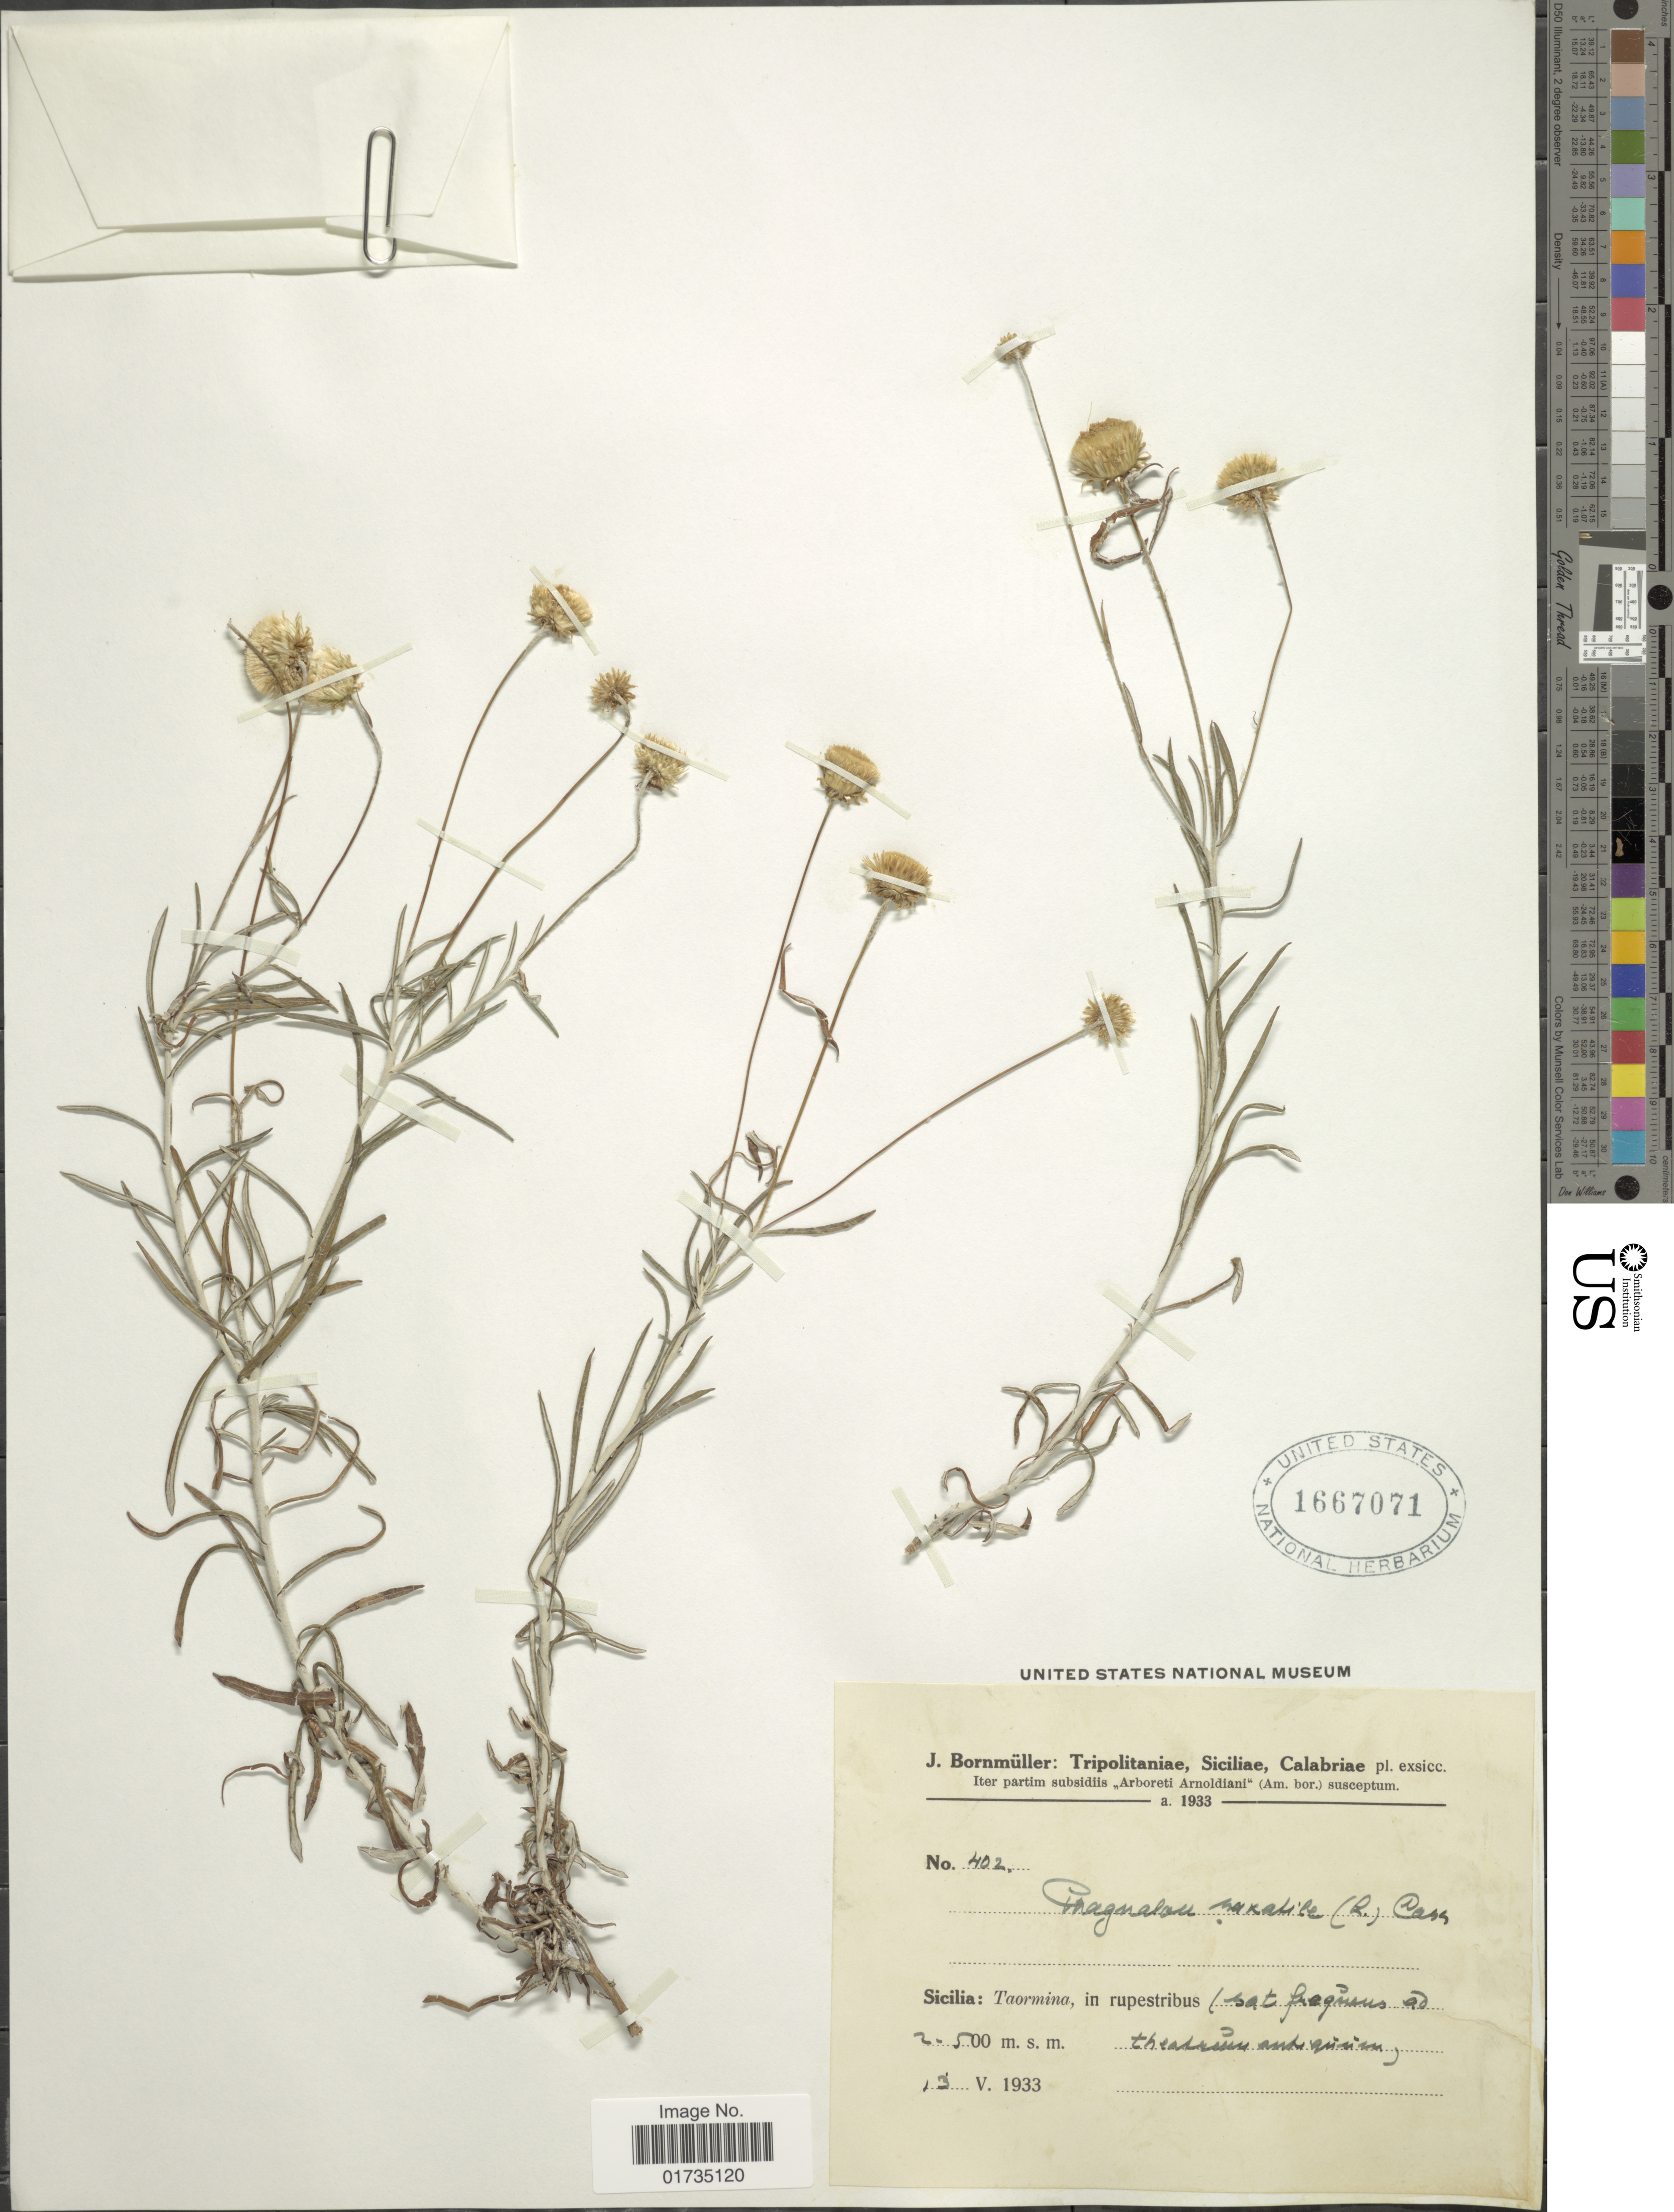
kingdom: Plantae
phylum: Tracheophyta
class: Magnoliopsida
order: Asterales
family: Asteraceae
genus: Phagnalon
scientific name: Phagnalon saxatile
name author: Cass.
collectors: J. Bornmüller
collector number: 402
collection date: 1933-05-13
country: Italy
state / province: Siciliana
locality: Sicilia: Taormina, in rupestribus (sat freusus ad [interpreted]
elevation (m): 2500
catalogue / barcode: US 1667071